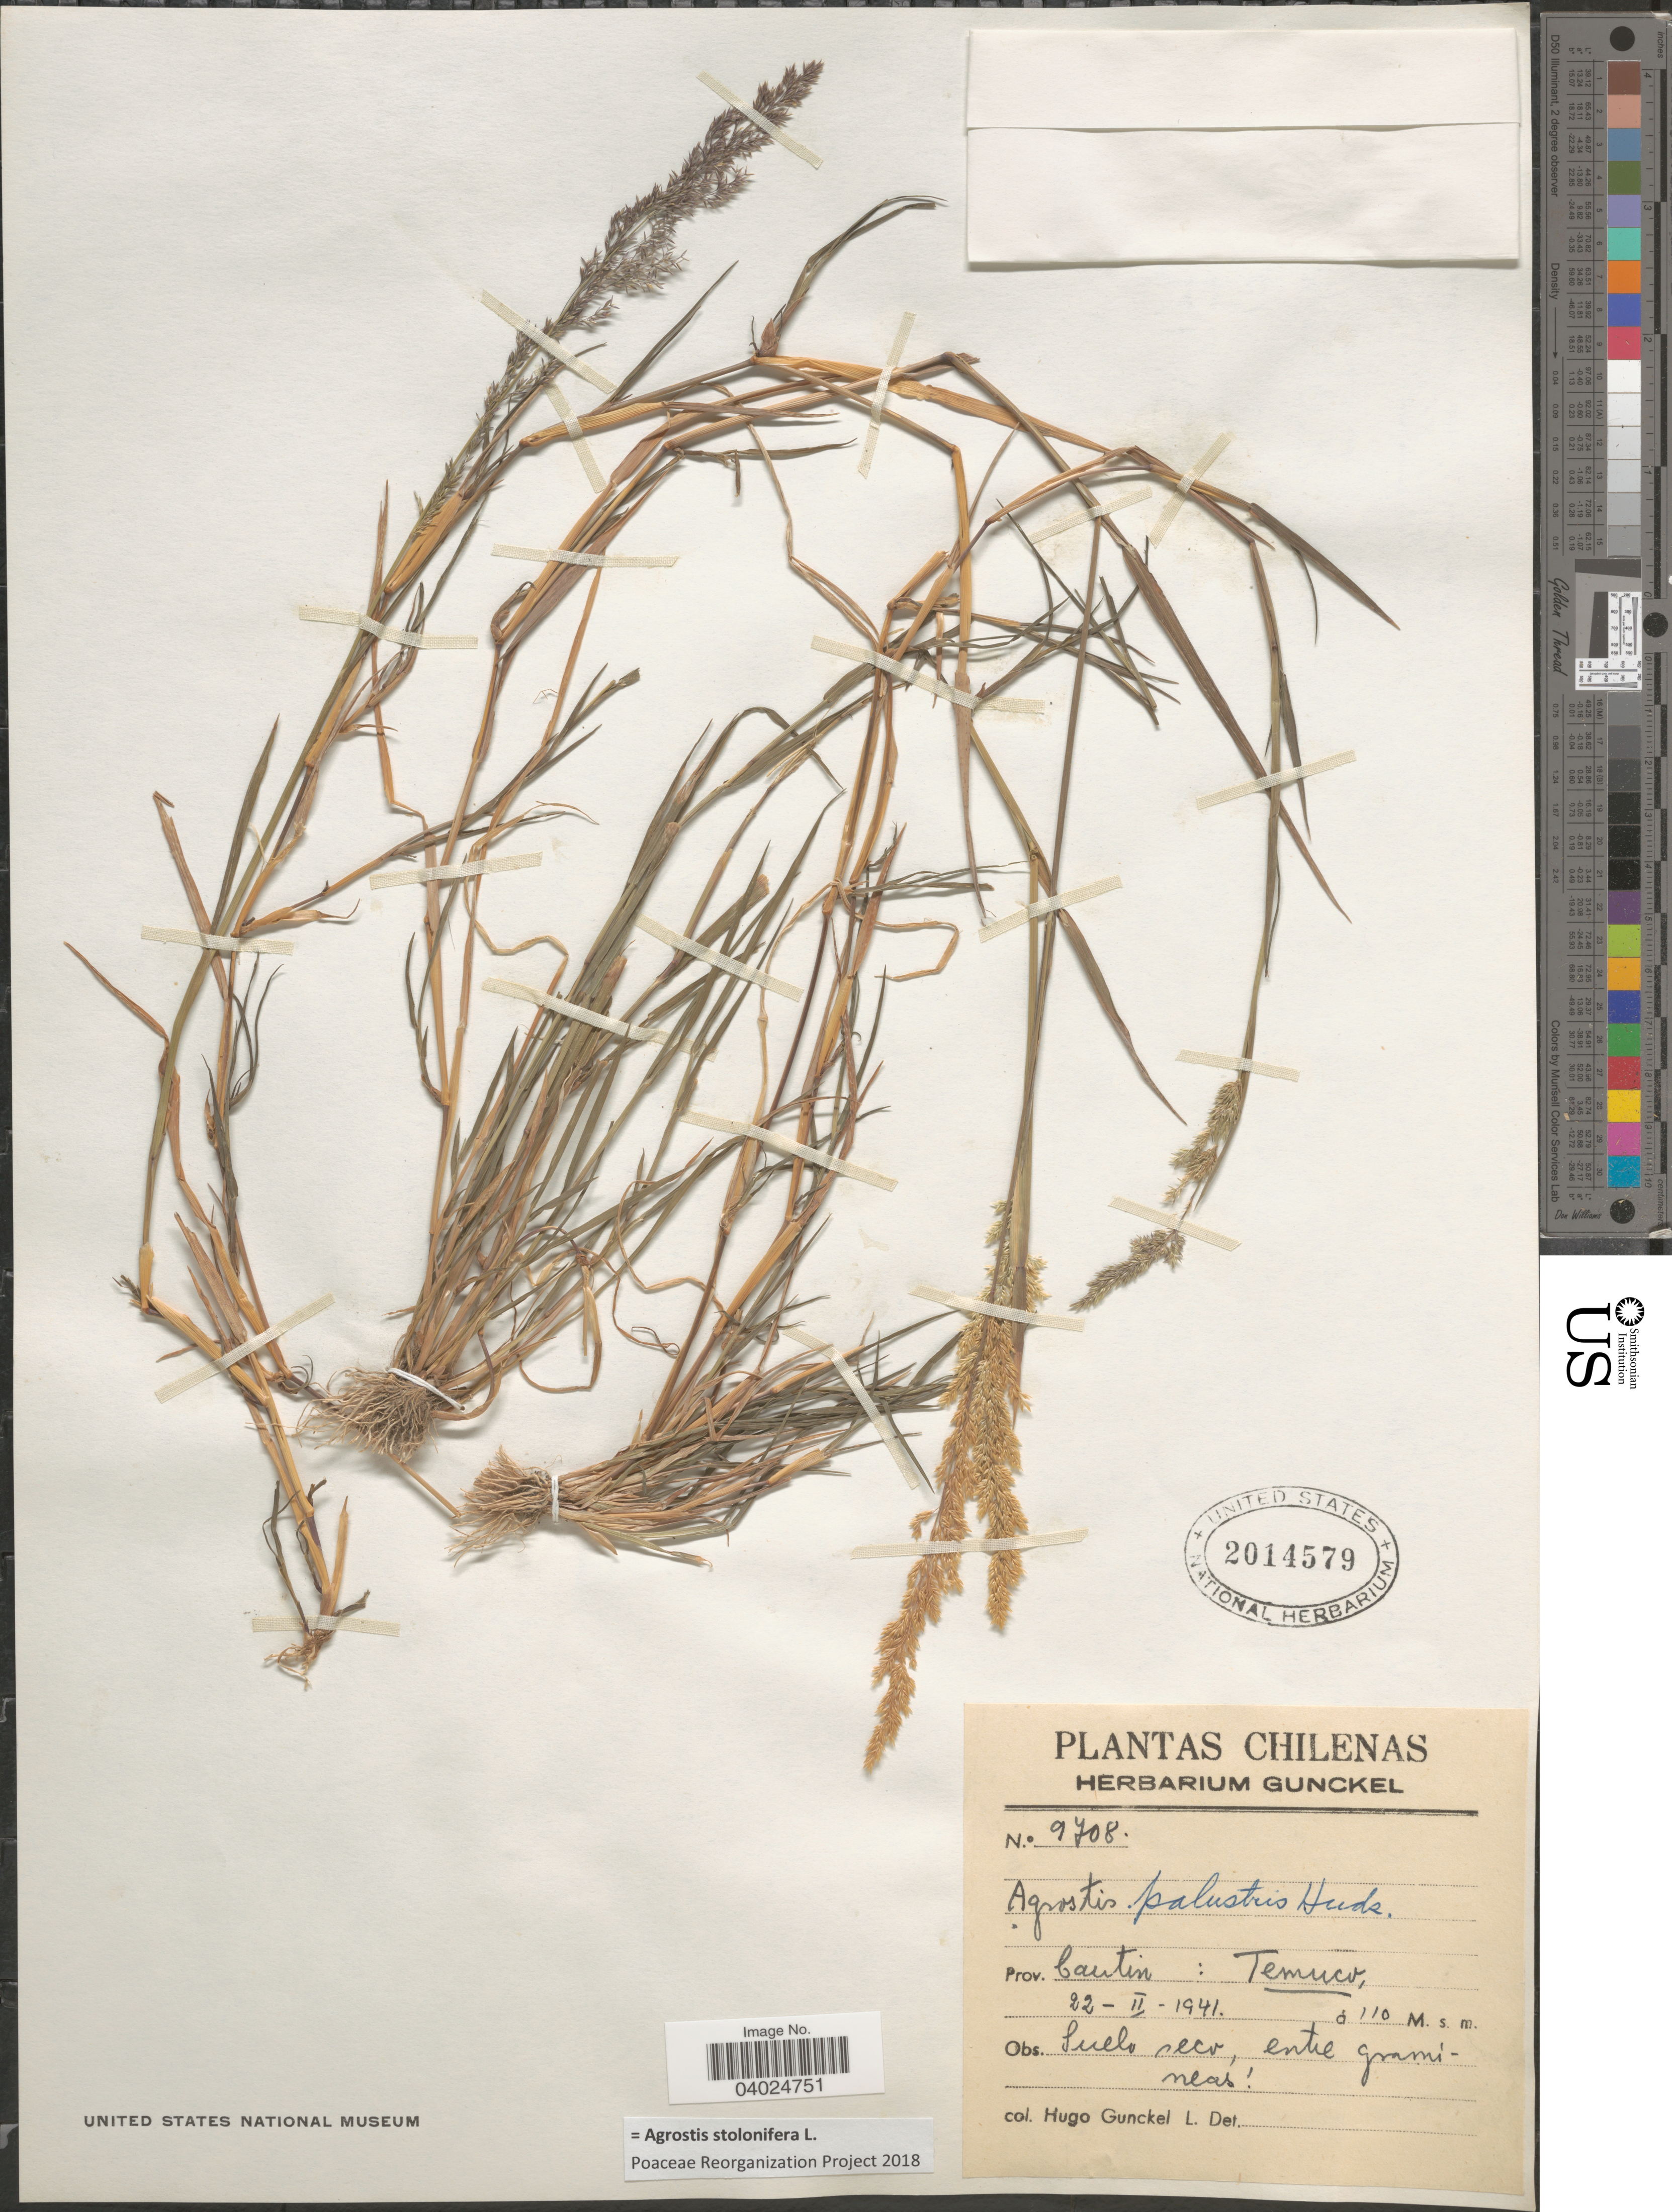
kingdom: Plantae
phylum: Tracheophyta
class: Liliopsida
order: Poales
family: Poaceae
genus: Agrostis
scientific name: Agrostis stolonifera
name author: L.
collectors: H. Gunckel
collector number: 9708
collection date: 1941-02-22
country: Chile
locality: Prov. Cautin: Temuco.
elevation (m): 110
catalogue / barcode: US 2014579